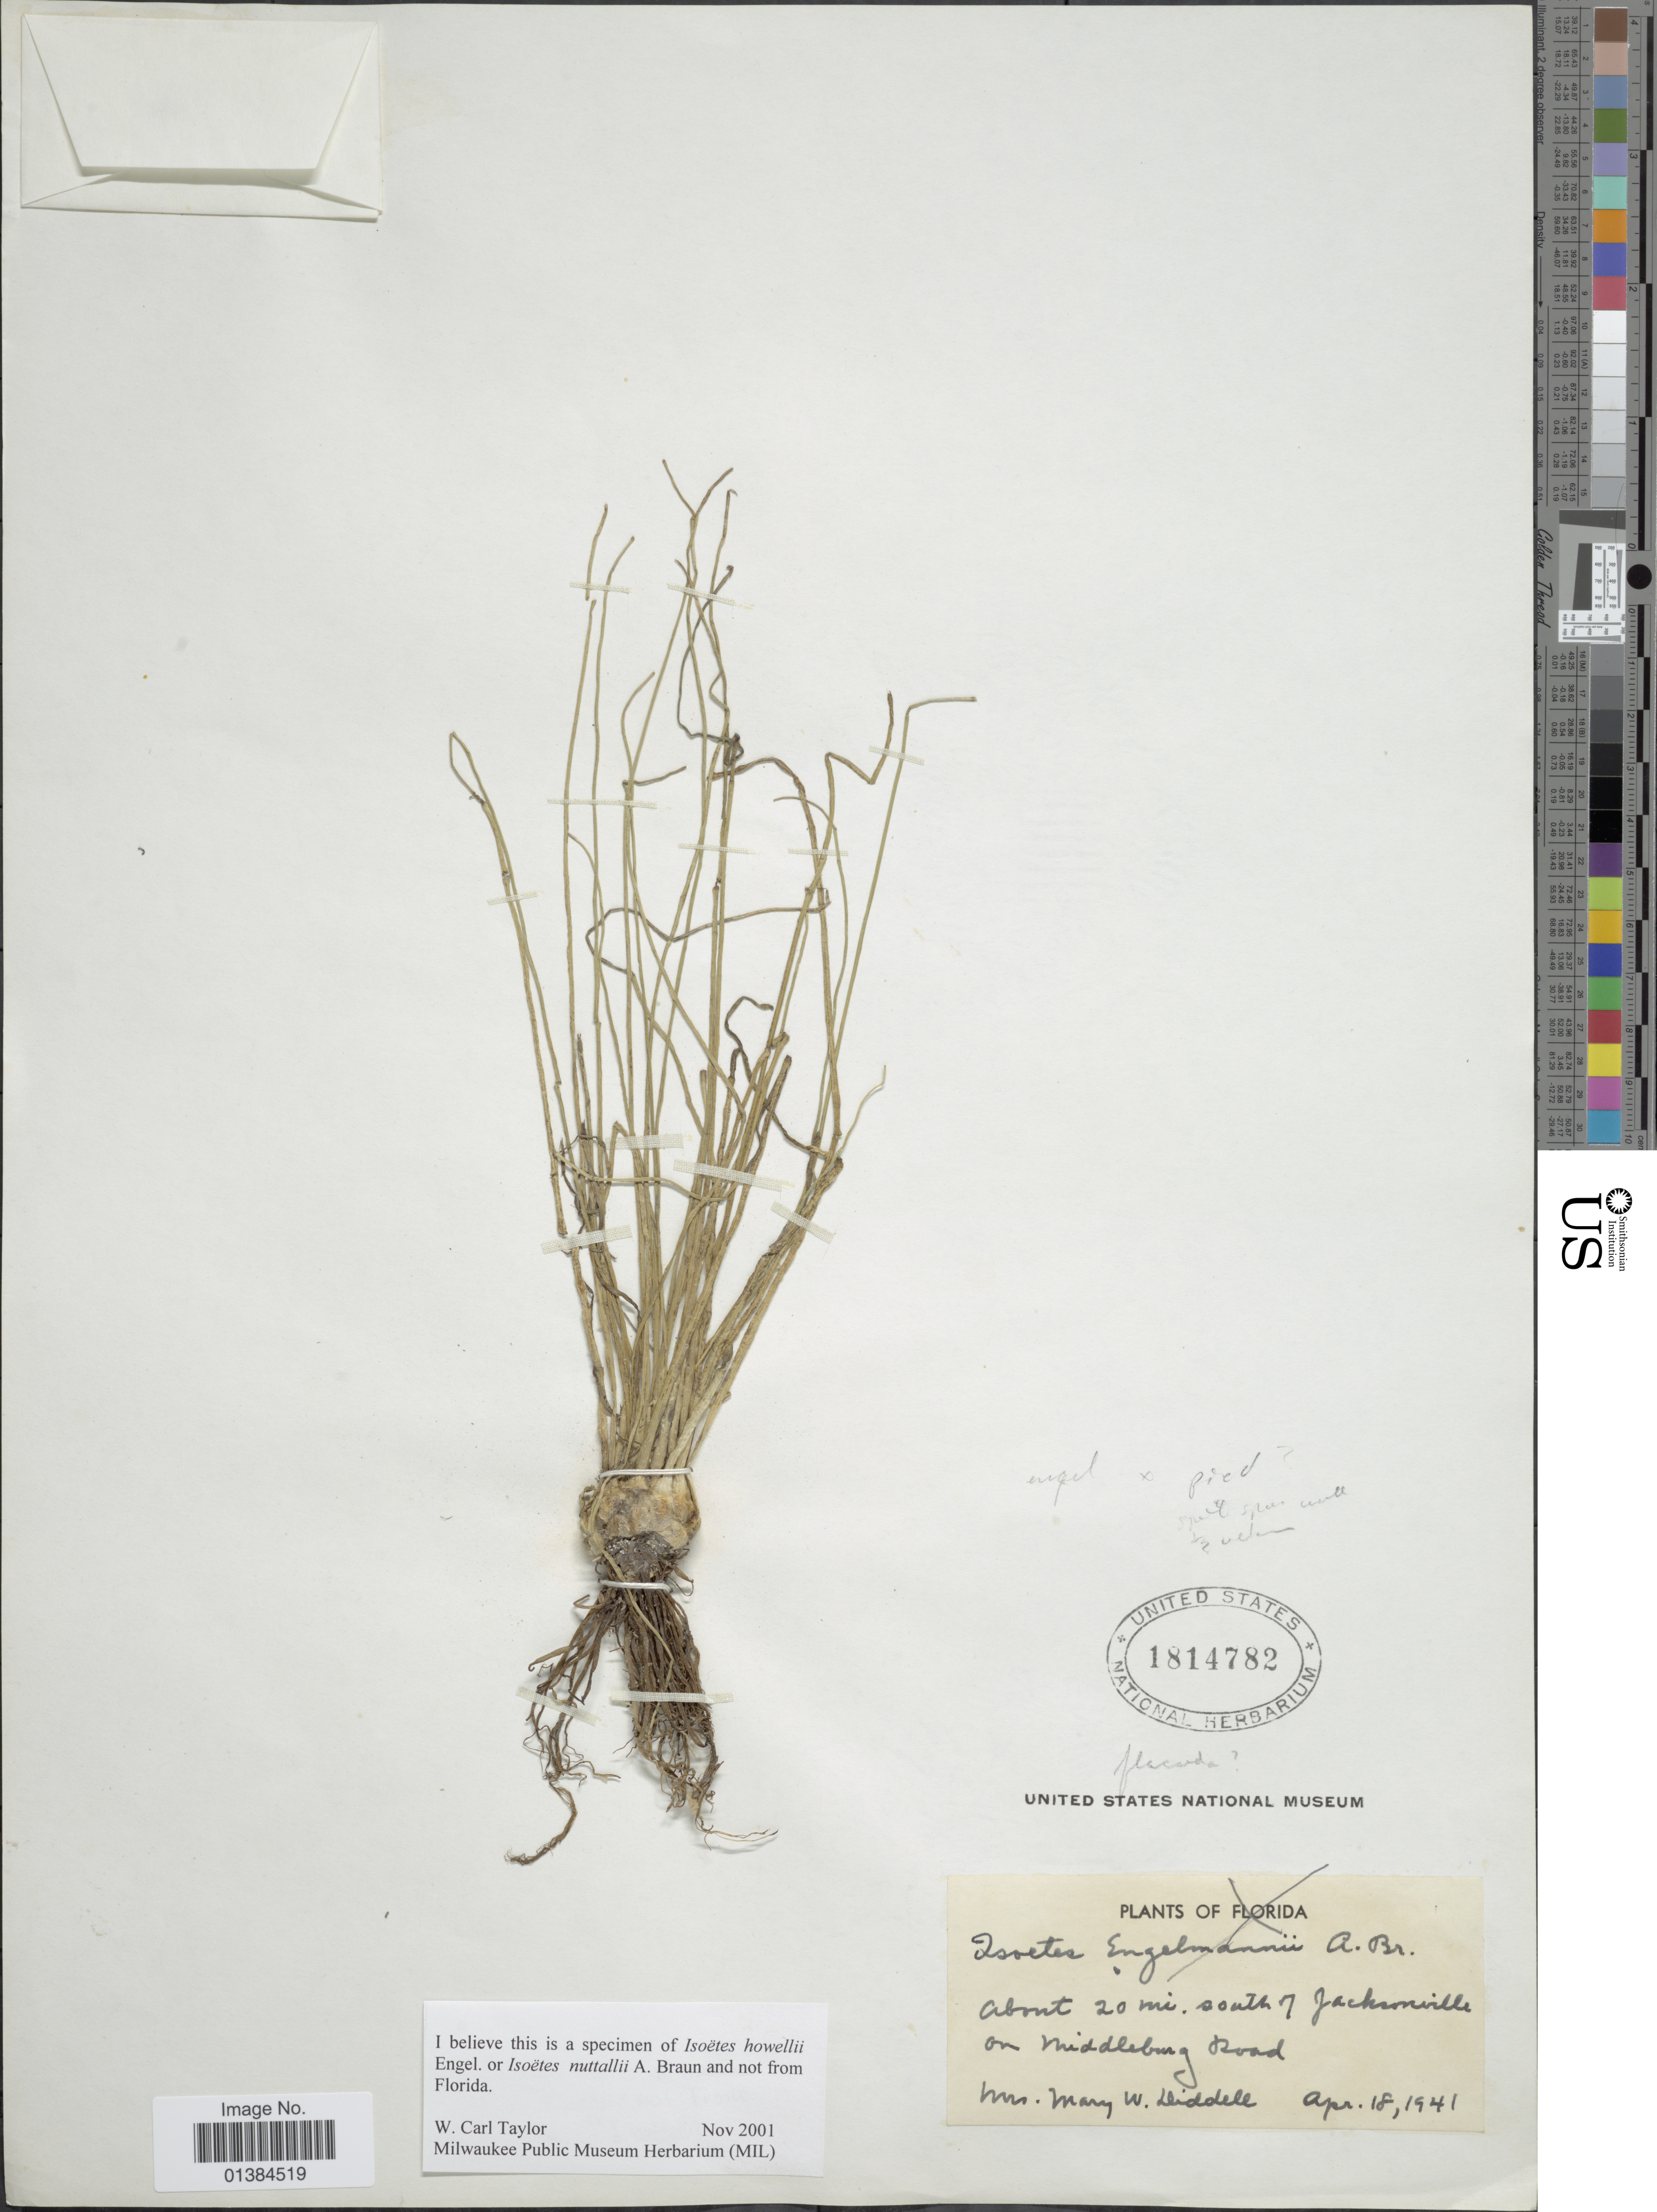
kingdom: Plantae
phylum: Tracheophyta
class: Lycopodiopsida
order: Isoetales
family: Isoetaceae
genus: Isoetes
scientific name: Isoetes howellii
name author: Engelm.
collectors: M. Diddell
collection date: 1941-04-18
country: United States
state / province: Florida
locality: About 20 mi. south of Jacksonville on Middleburg Road.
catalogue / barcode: US 1814782